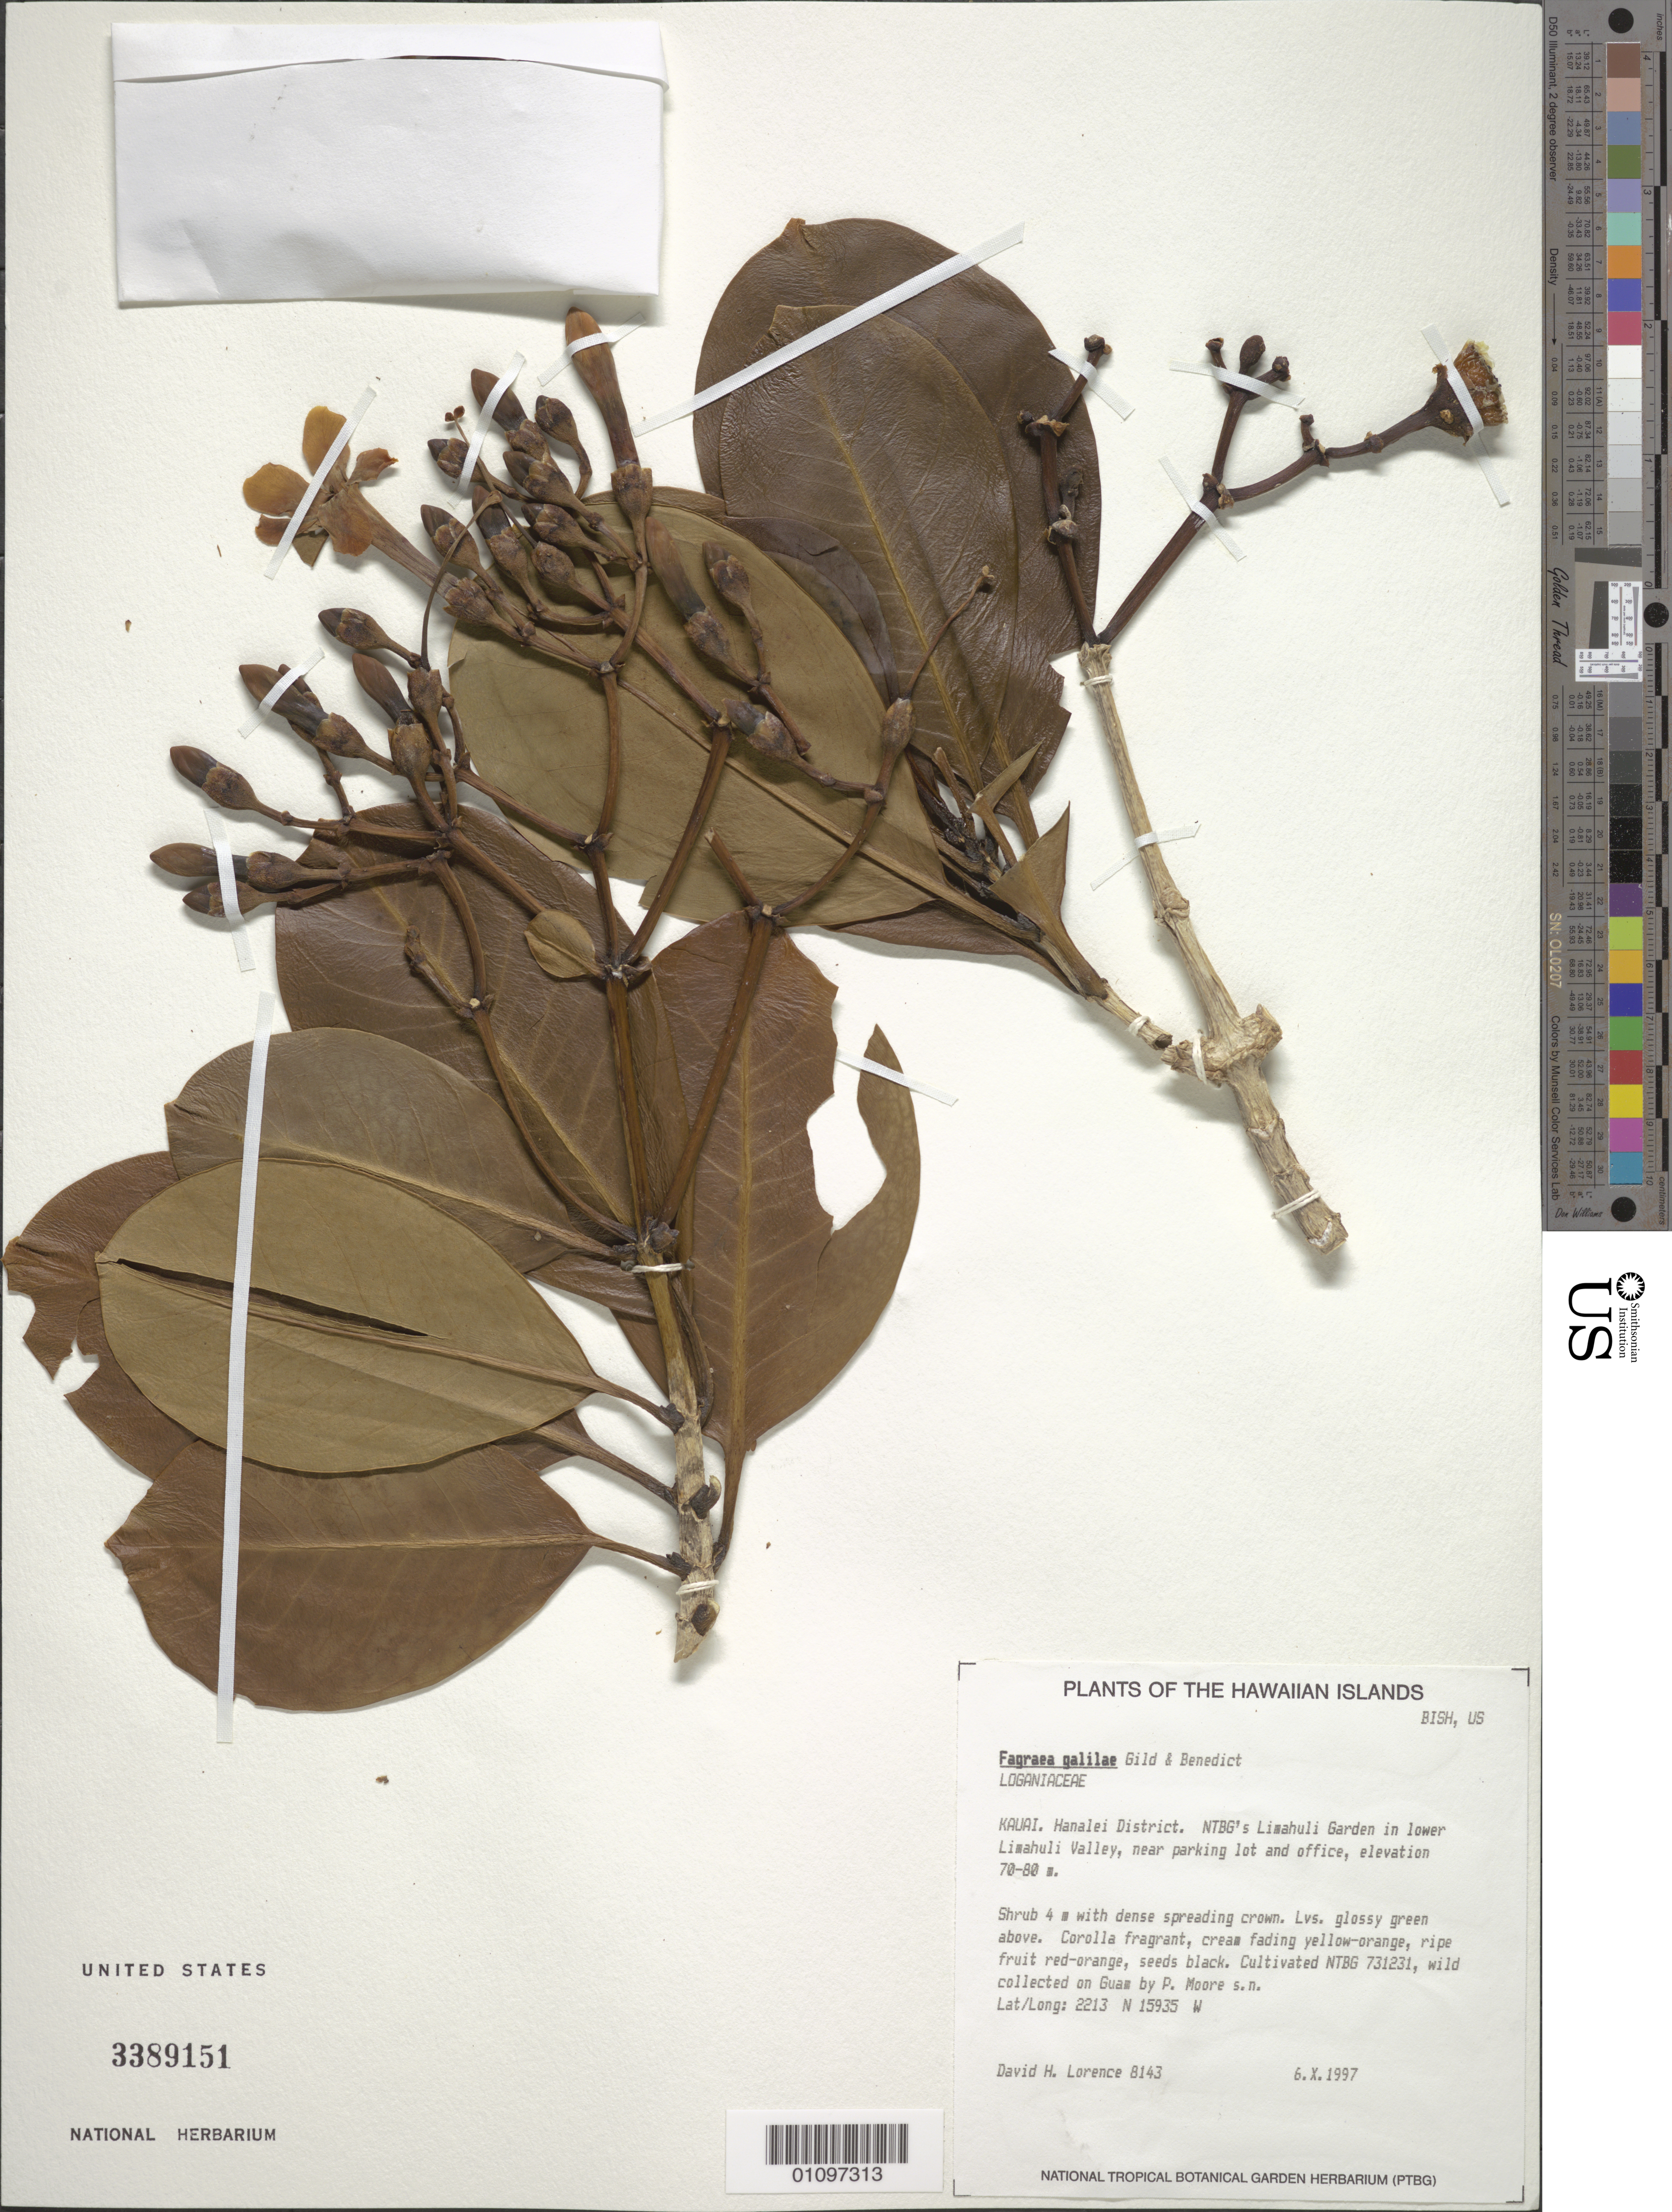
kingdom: Plantae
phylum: Tracheophyta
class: Magnoliopsida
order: Gentianales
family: Gentianaceae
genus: Fagraea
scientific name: Fagraea galilae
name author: Gilg & Benedict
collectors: D. Lorence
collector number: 8143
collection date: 1997-10-06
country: United States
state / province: Hawaii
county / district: Kauai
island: Kaua'i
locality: Hanalei District. NTBG's Limahuli Garden in lower Limahuli Valley, near parking lot and office.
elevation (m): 70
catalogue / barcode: US 3389151